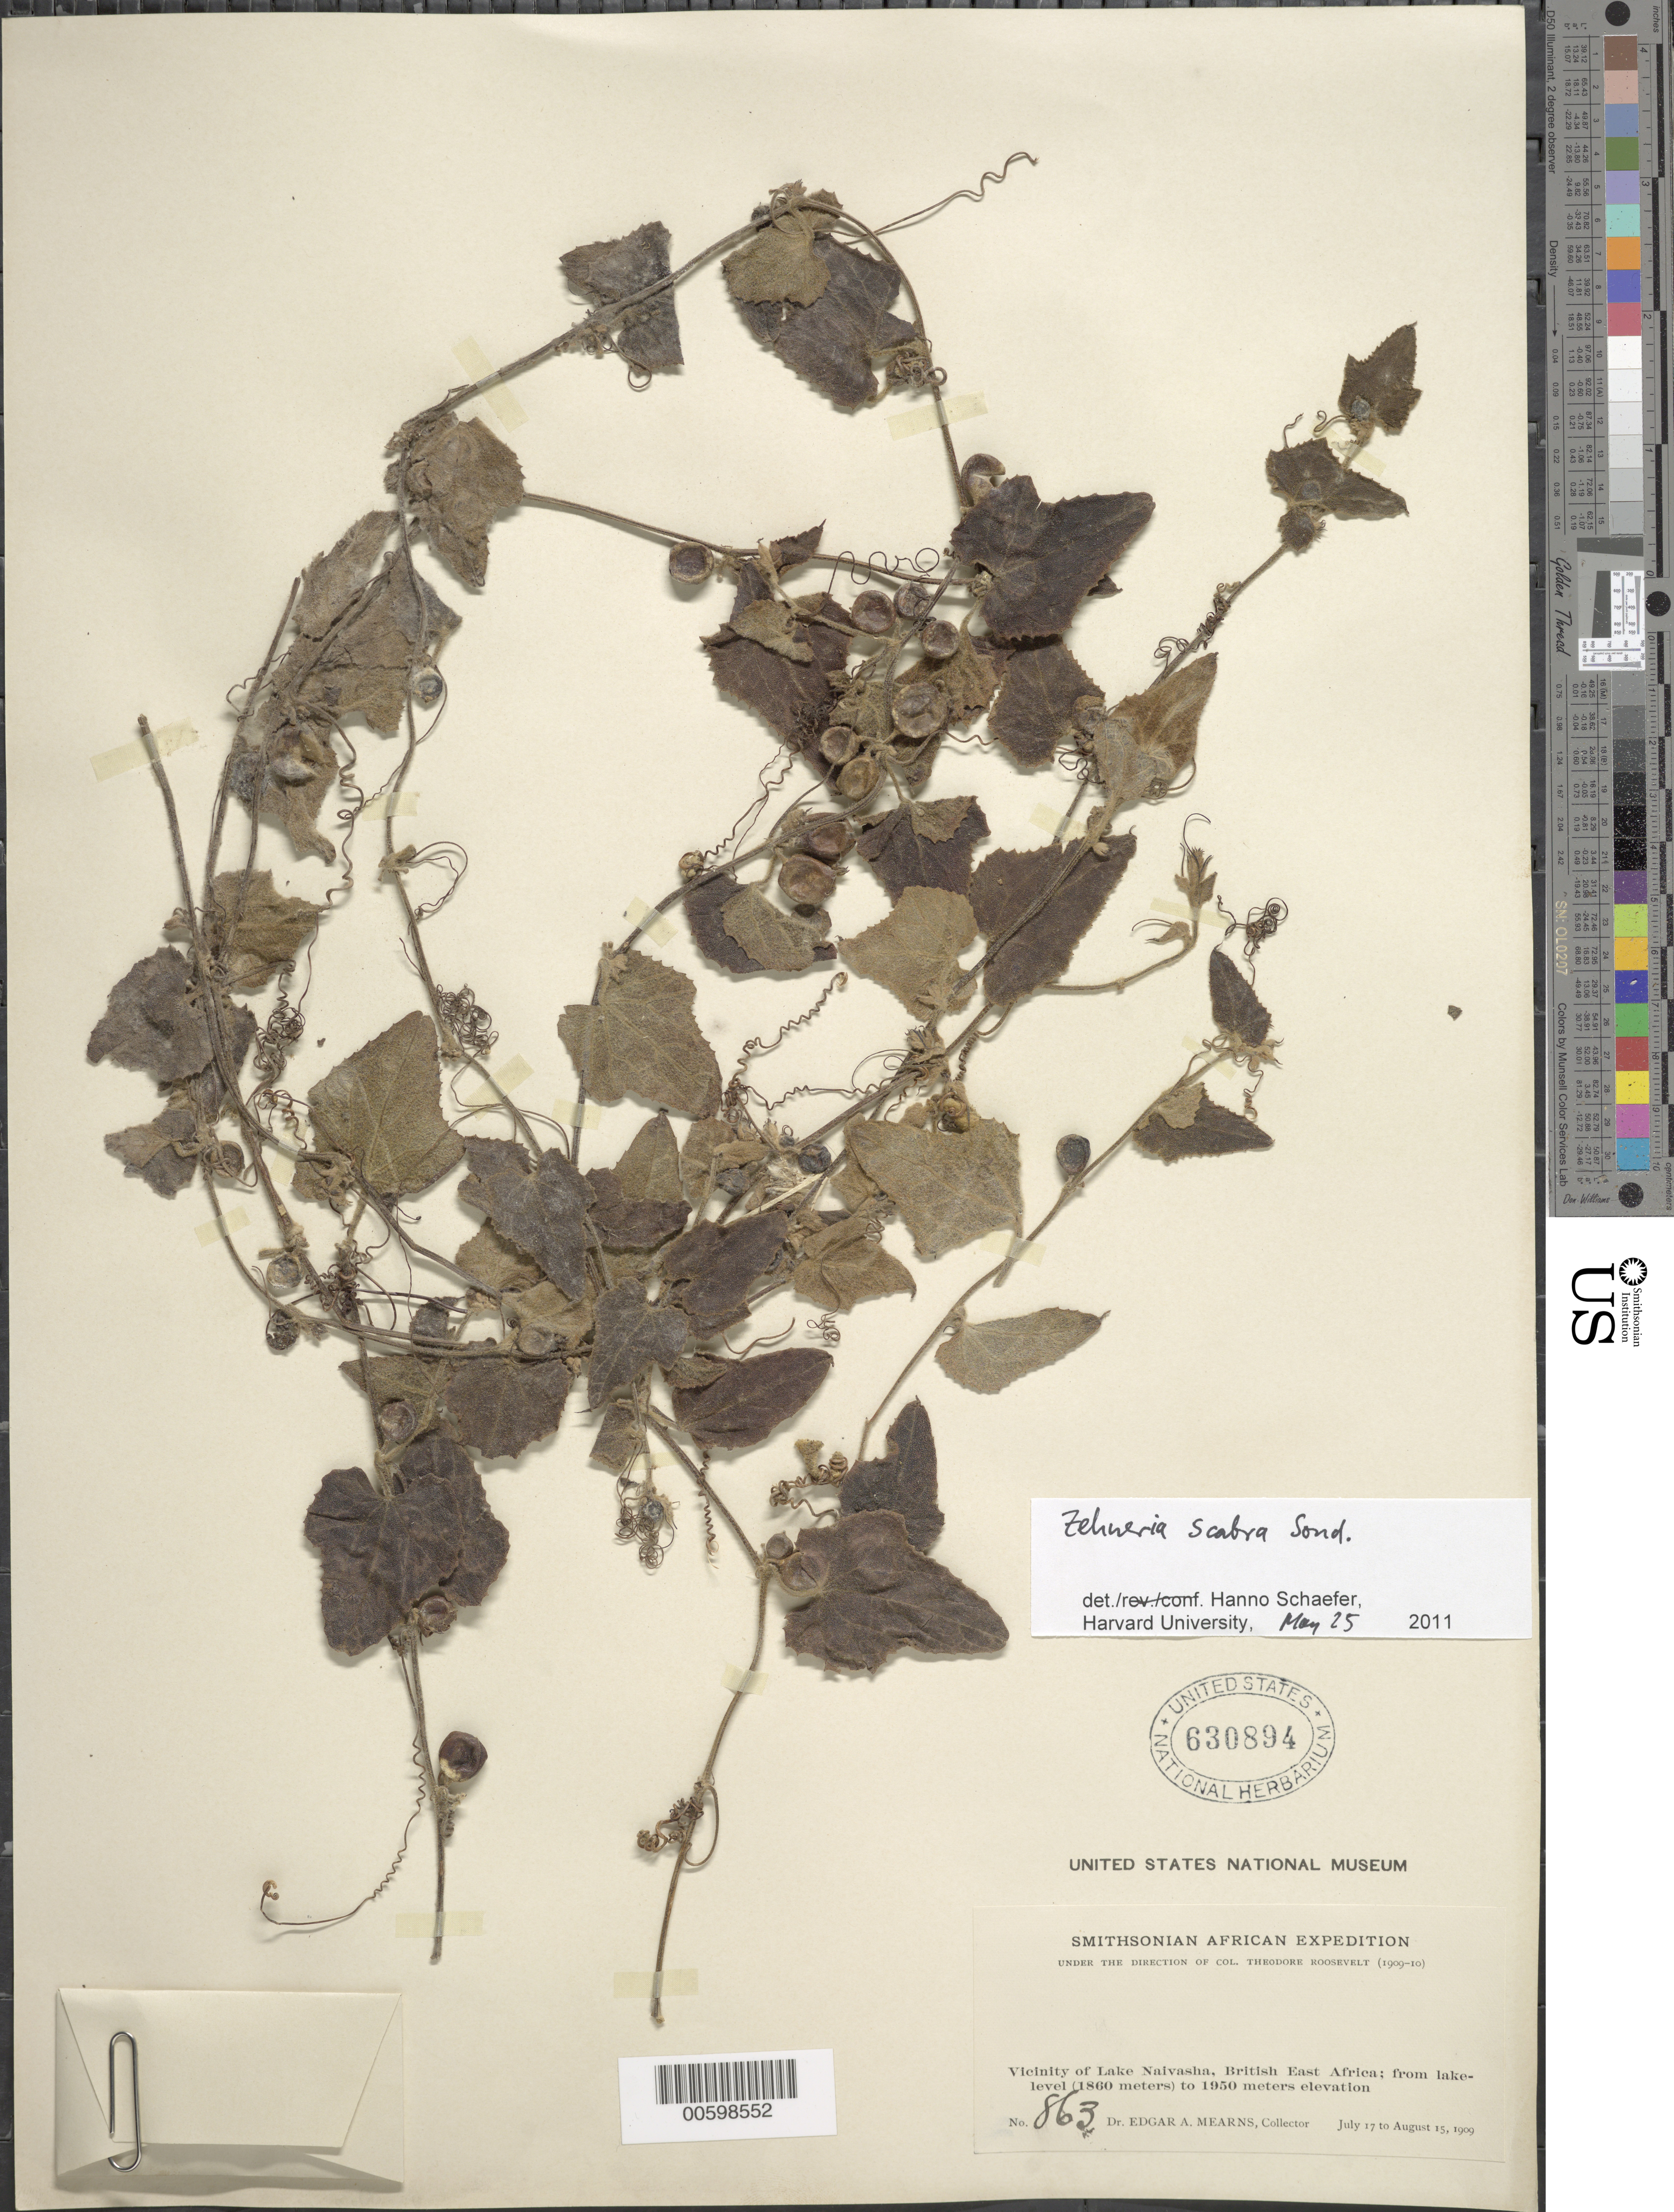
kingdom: Plantae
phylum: Tracheophyta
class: Magnoliopsida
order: Cucurbitales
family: Cucurbitaceae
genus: Zehneria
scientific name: Zehneria scabra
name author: (L. f.) Sond.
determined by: Schaefer, Hanno, Harvard University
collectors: E. A. Mearns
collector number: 863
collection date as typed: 17 Jul 1909 to 12 Aug 1909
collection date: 1909-07-17/1909-08-12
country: Kenya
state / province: Nakuru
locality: Vicinity of Lake Naivasha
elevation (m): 1860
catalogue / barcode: US 630894